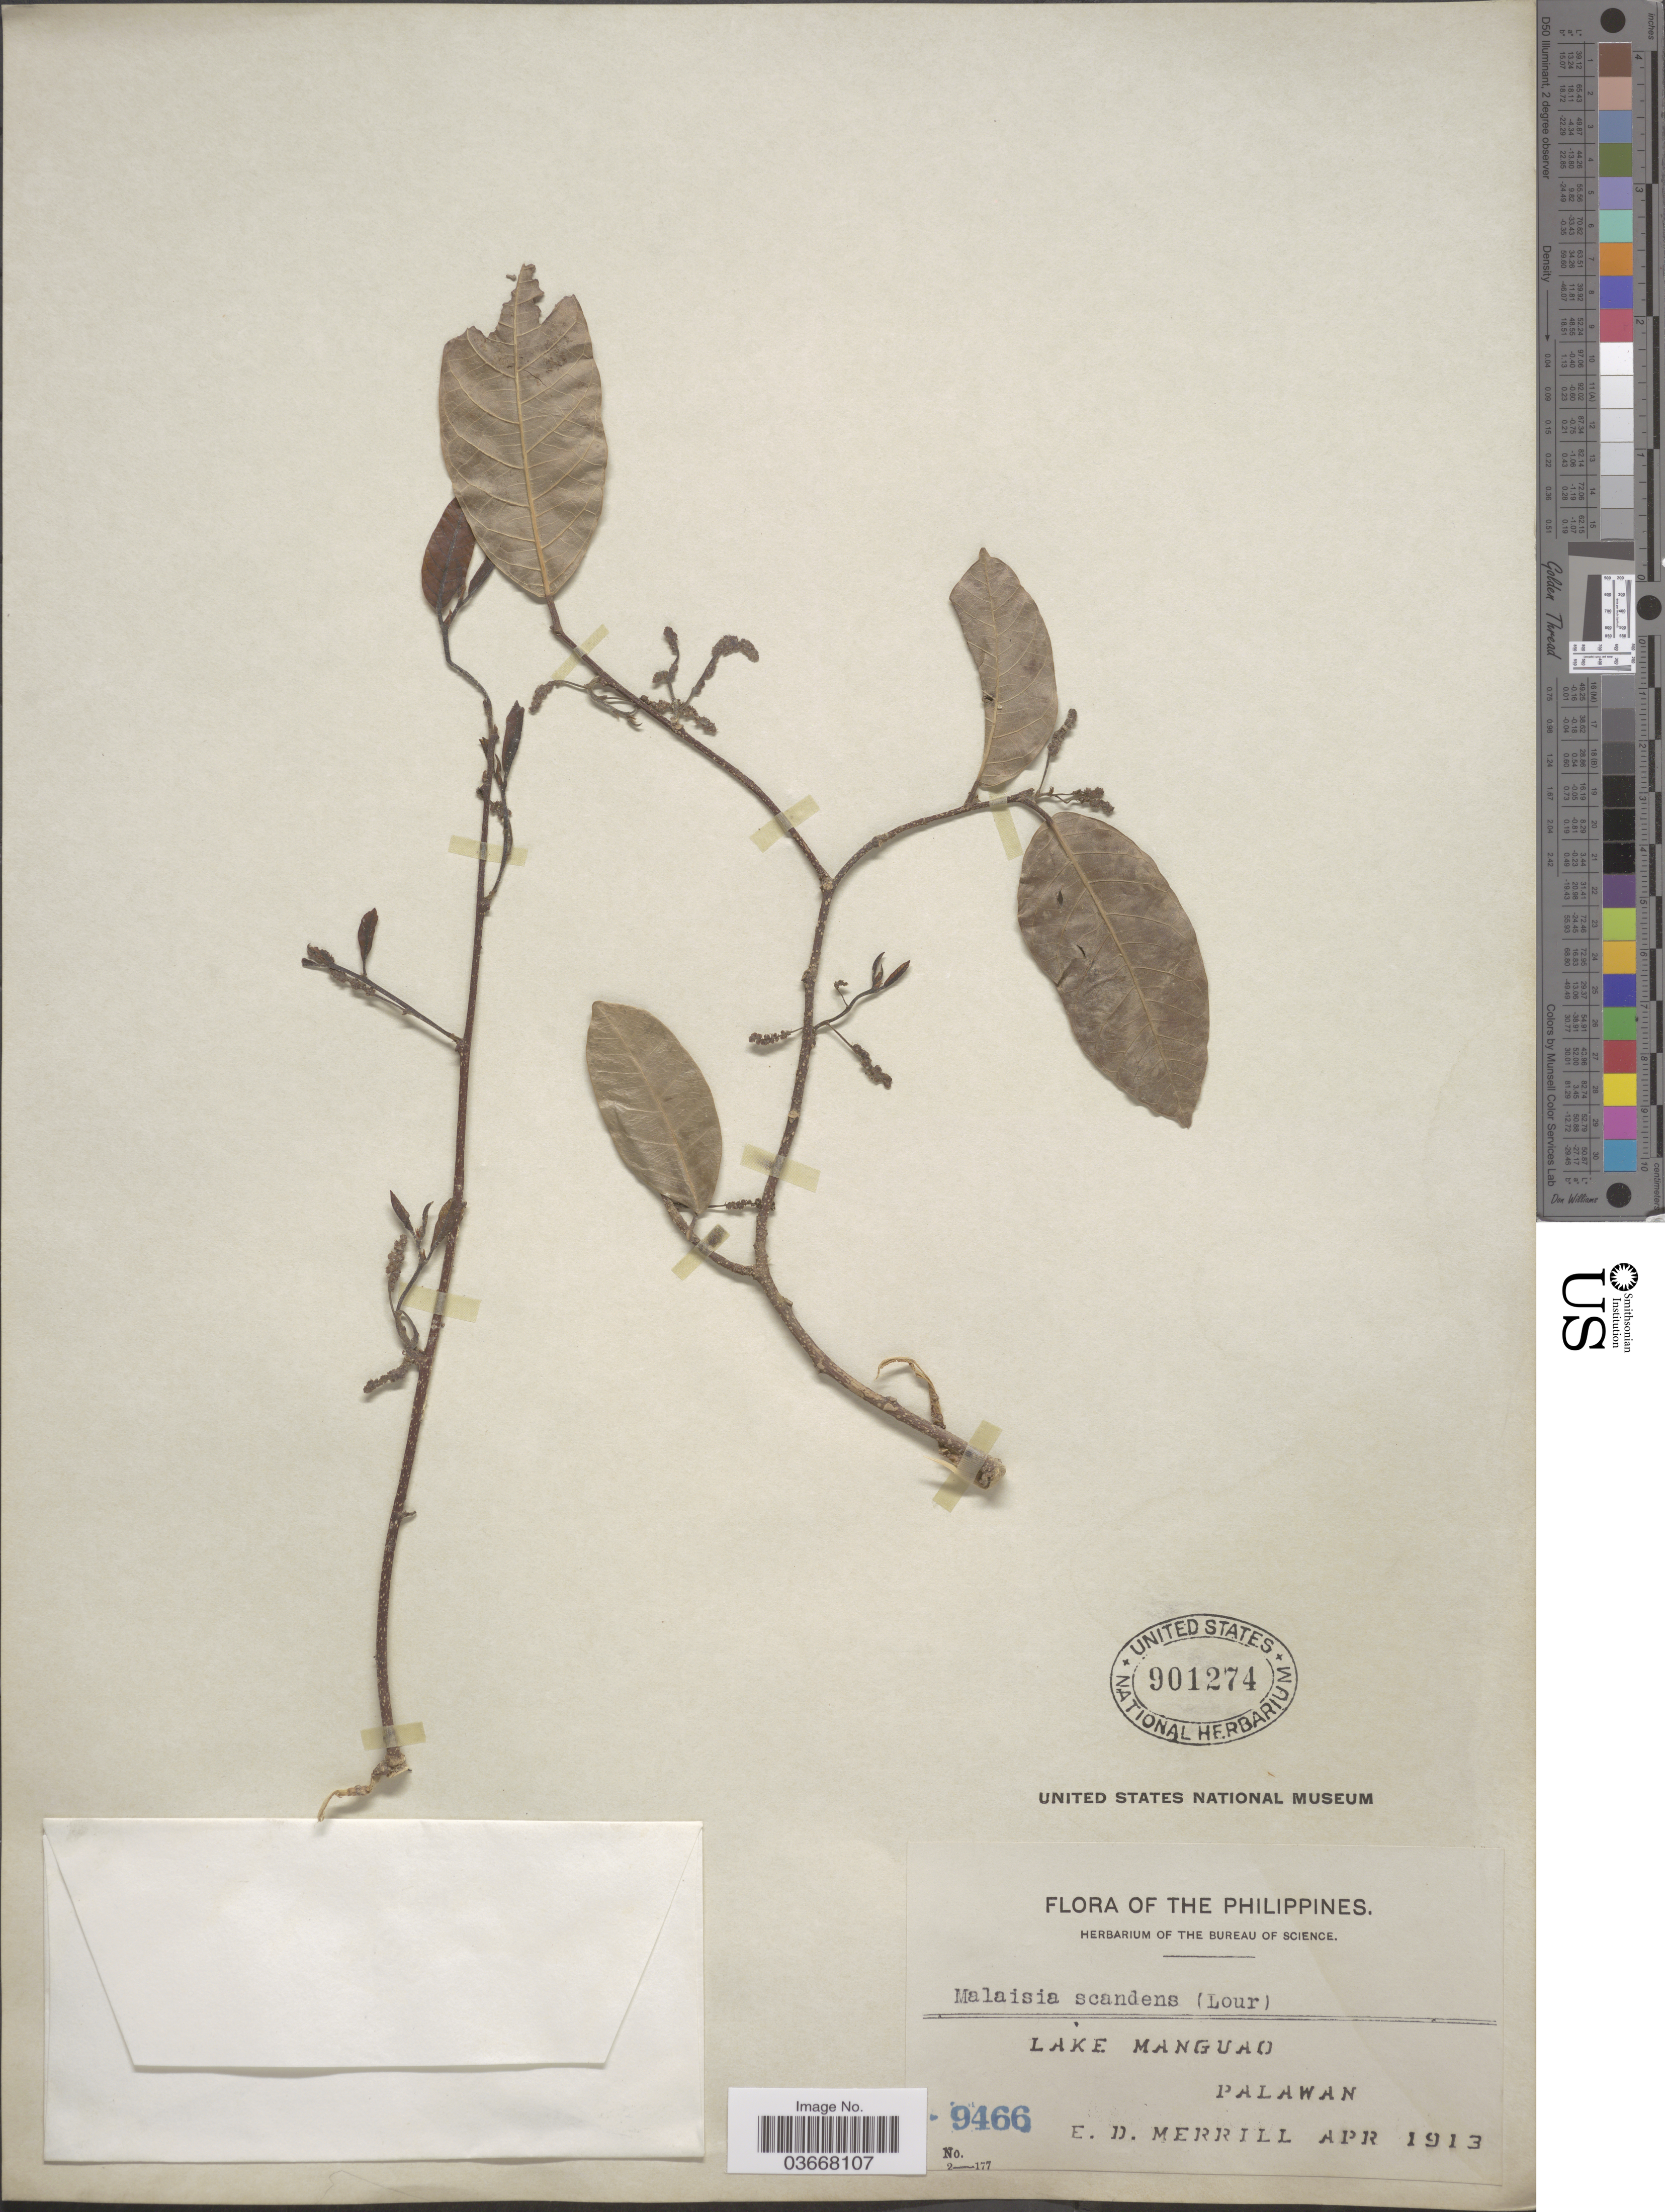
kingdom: Plantae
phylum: Tracheophyta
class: Magnoliopsida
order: Rosales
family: Moraceae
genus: Malaisia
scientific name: Malaisia scandens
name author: (Lour.) Planch.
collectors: E. D. Merrill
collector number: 9466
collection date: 1913-04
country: Philippines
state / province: Mimaropa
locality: Lake Manguao. Palawan.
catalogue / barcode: US 901274